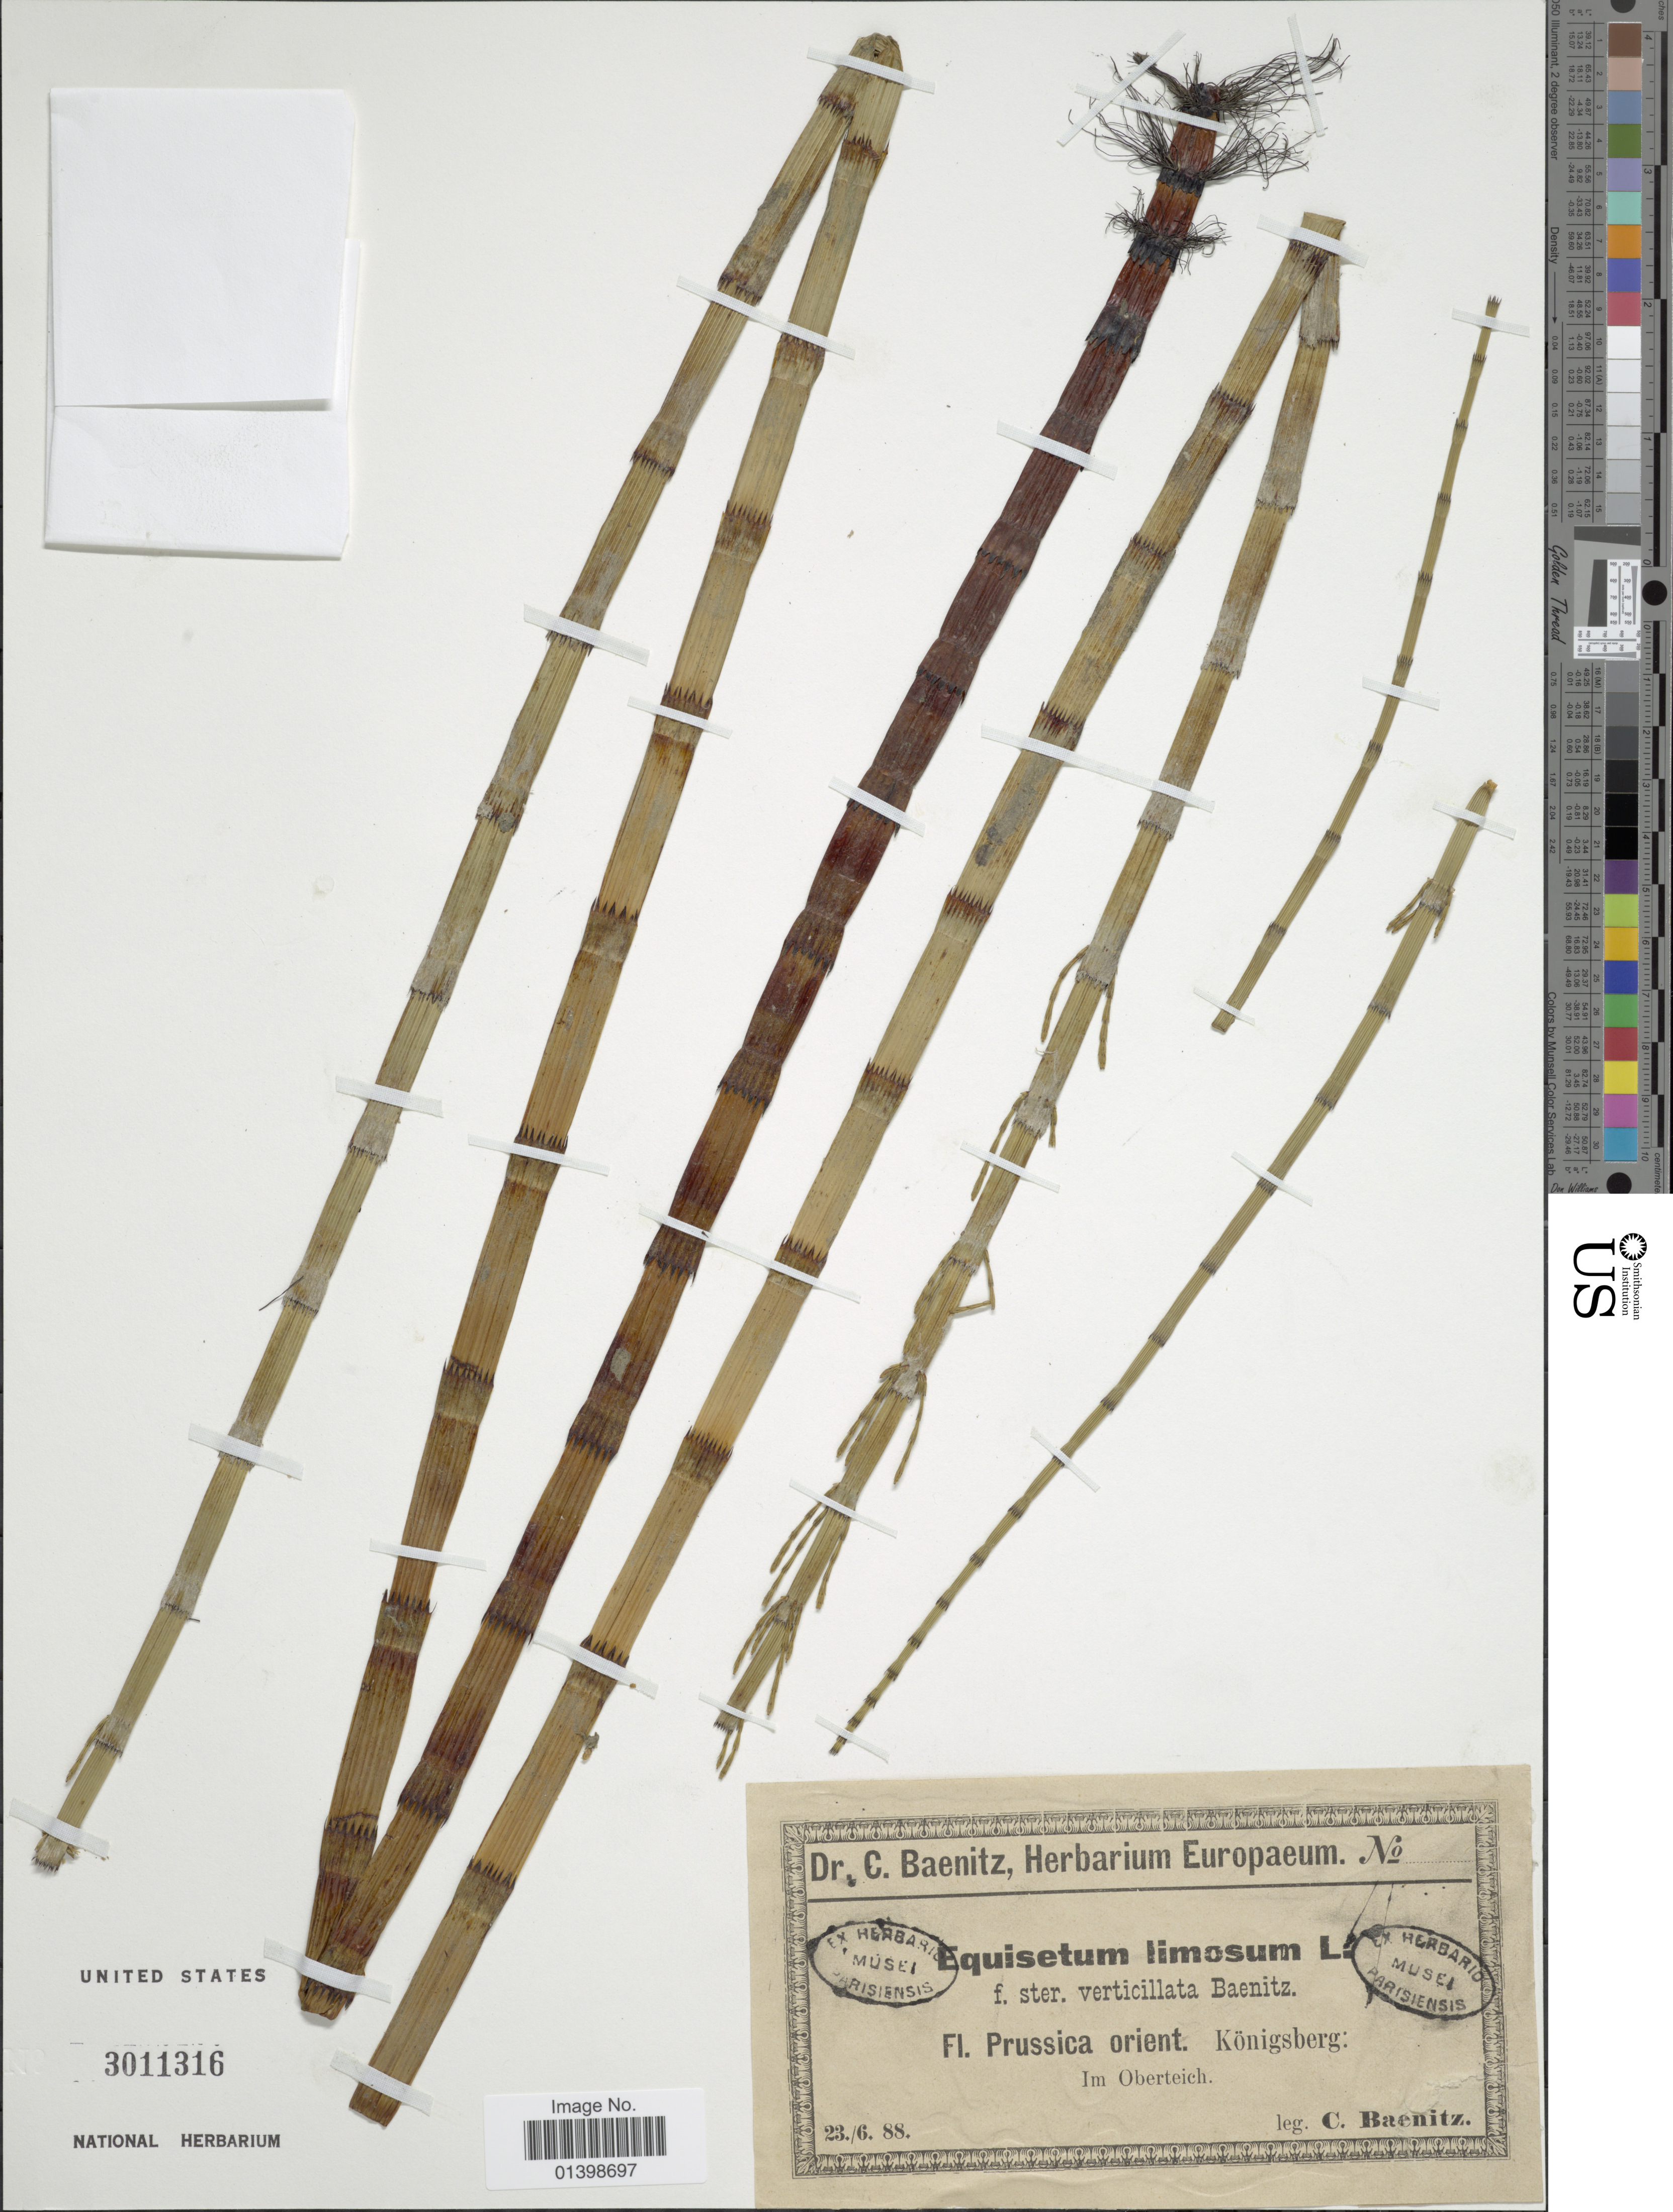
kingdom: Plantae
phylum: Tracheophyta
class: Polypodiopsida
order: Equisetales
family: Equisetaceae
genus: Equisetum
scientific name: Equisetum fluviatile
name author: L.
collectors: C. G. Baenitz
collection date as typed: Transcribed d/m/y: 23/6/88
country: Russian Federation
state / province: Kaliningrad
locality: Prussica orient. Königsberg: Im Oberteig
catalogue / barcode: US 3011316